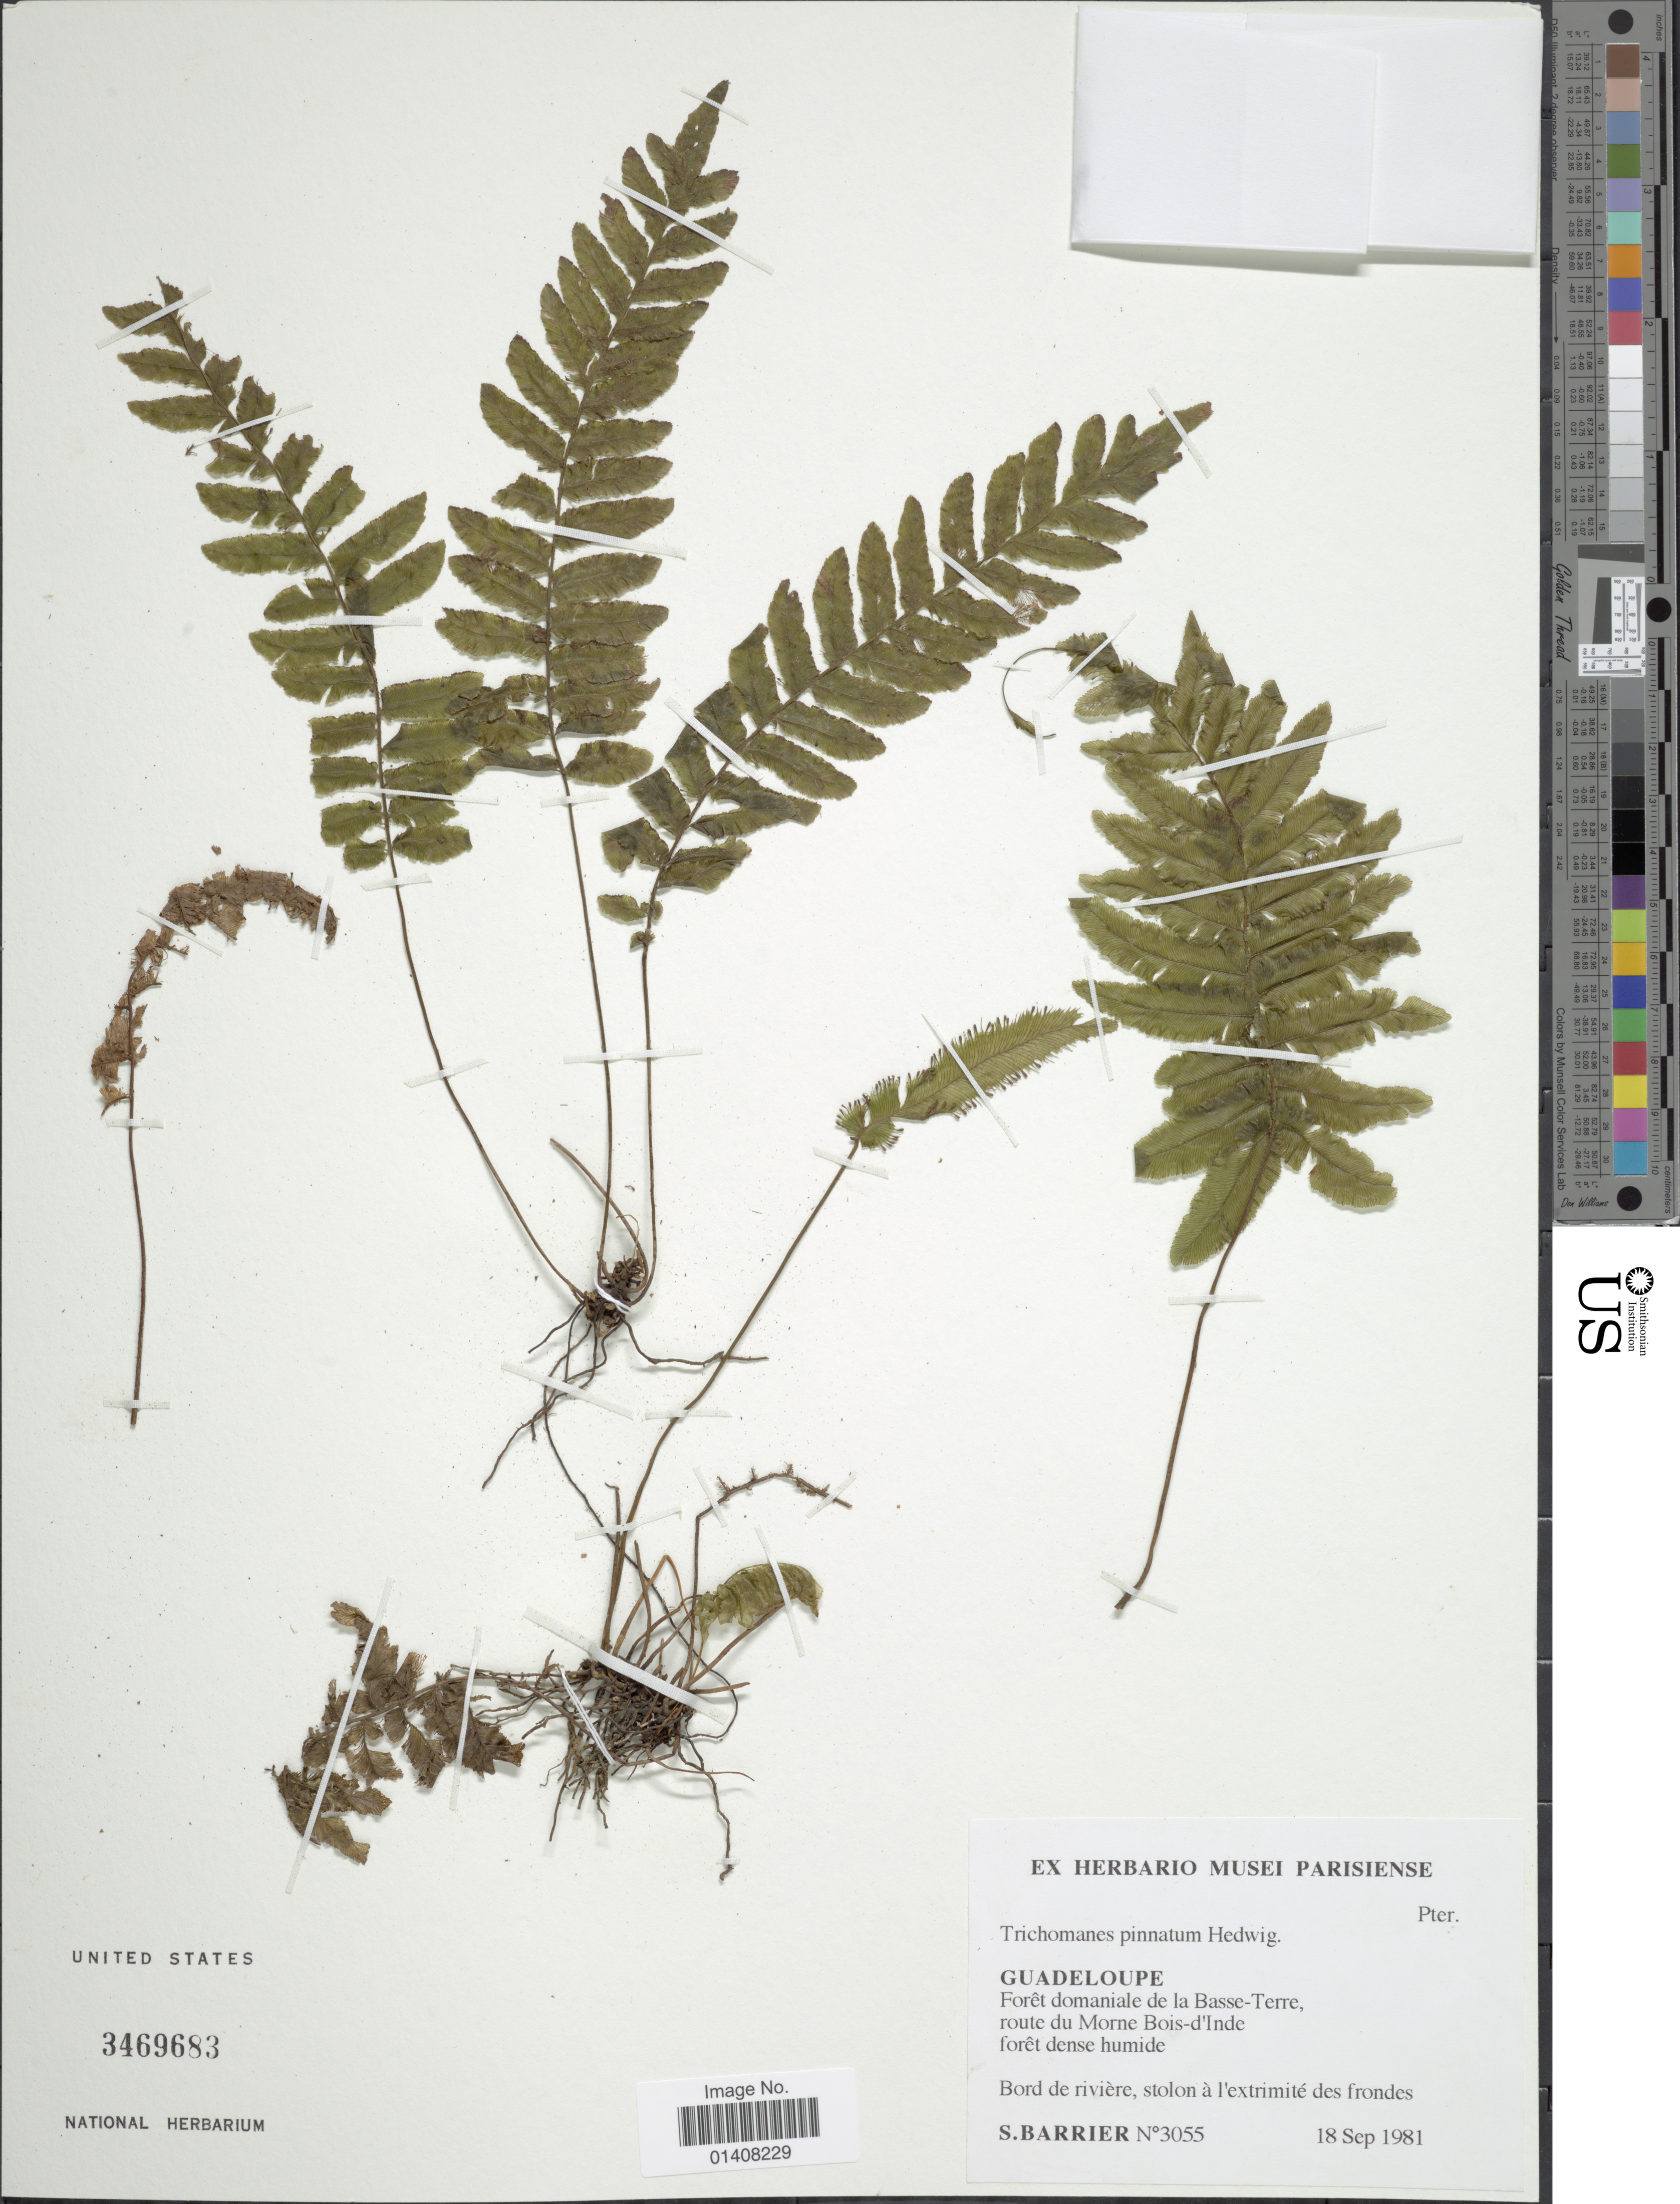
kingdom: Plantae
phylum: Tracheophyta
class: Polypodiopsida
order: Hymenophyllales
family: Hymenophyllaceae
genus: Trichomanes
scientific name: Trichomanes pinnatum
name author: Hedw.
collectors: S. Barrier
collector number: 3055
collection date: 1981-09-18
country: Guadeloupe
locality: Guadeloupe, Foret domaniale de la Basse-Terre, route du Morne Bois-d'Inde foret dense humide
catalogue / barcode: US 3469683